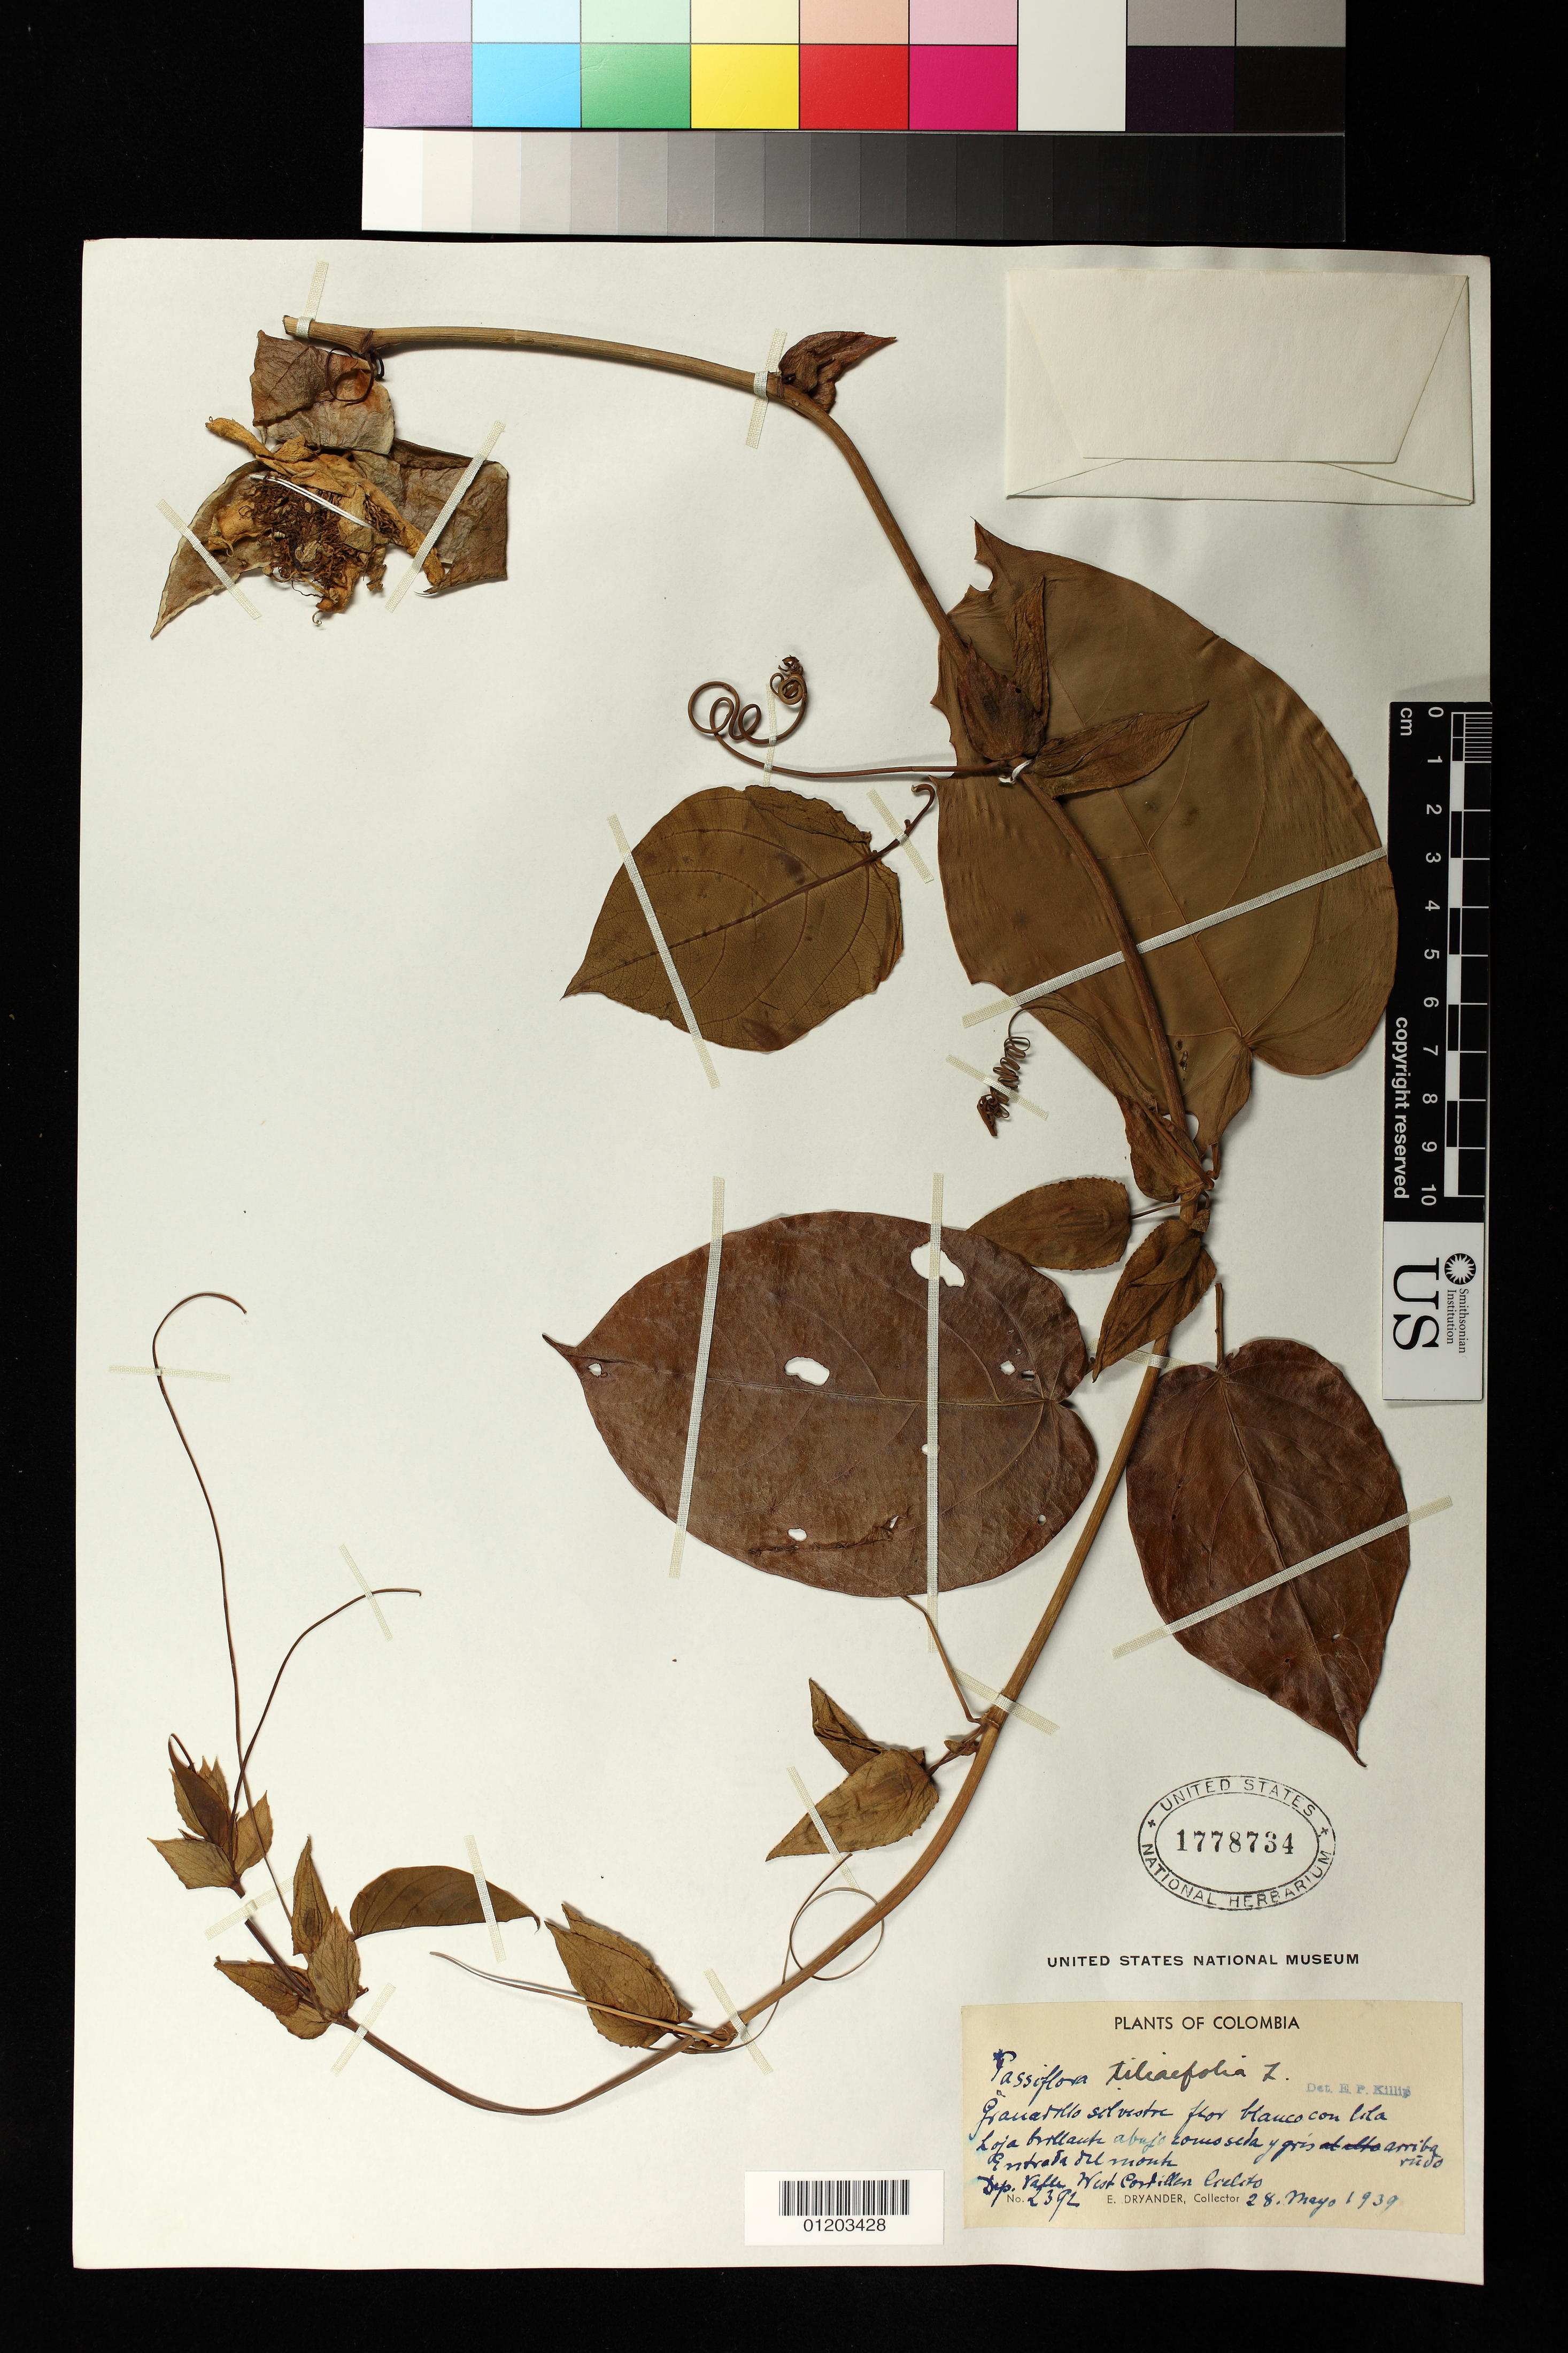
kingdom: Plantae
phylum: Tracheophyta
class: Magnoliopsida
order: Malpighiales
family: Passifloraceae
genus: Passiflora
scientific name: Passiflora tiliifolia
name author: L.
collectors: E. Dryander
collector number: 2392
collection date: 1939-05-28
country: Colombia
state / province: Valle del Cauca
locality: West Cortiller Crelito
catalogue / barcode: US 1778734